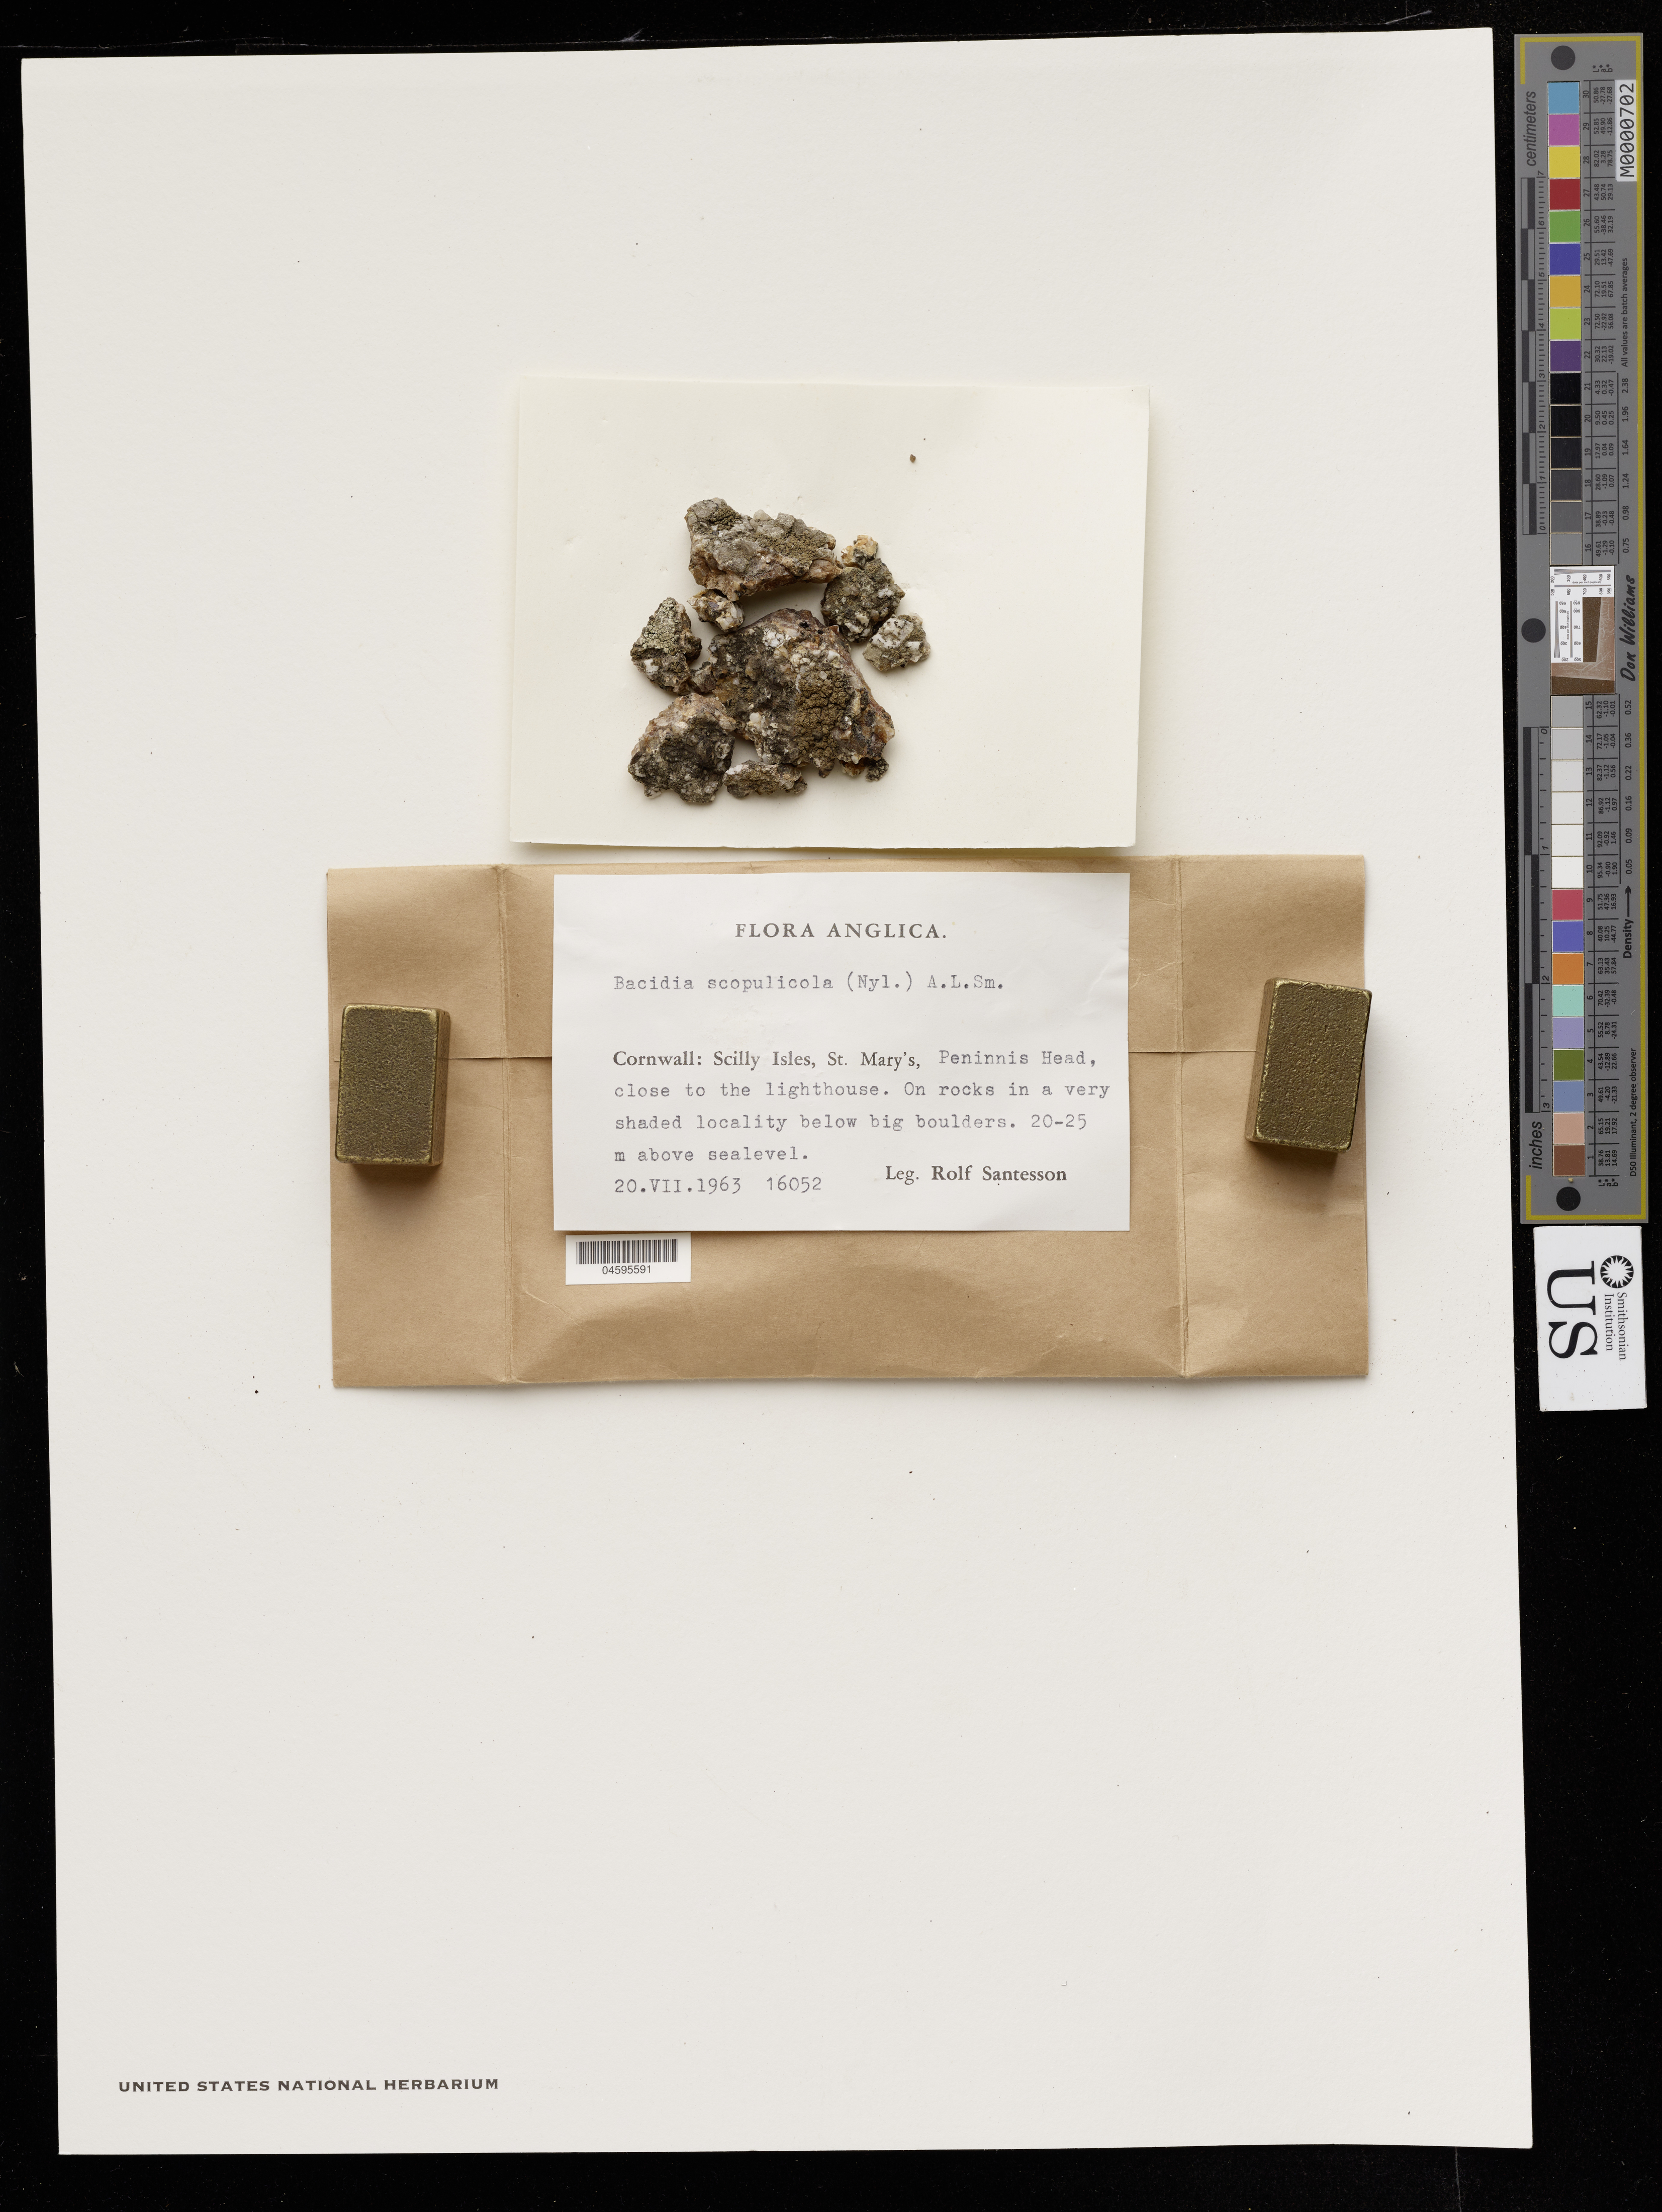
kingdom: Fungi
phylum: Ascomycota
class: Lecanoromycetes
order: Lecanorales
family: Ramalinaceae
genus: Bacidia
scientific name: Bacidia scopulicola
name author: (Nyl.) A.L. Sm.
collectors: R. Santesson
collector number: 16052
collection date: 1963-07-20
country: United Kingdom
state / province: England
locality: Cornwall: Scilly Isles, St. Mary's, Peninnis Head, close to the lighthouse.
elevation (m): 20